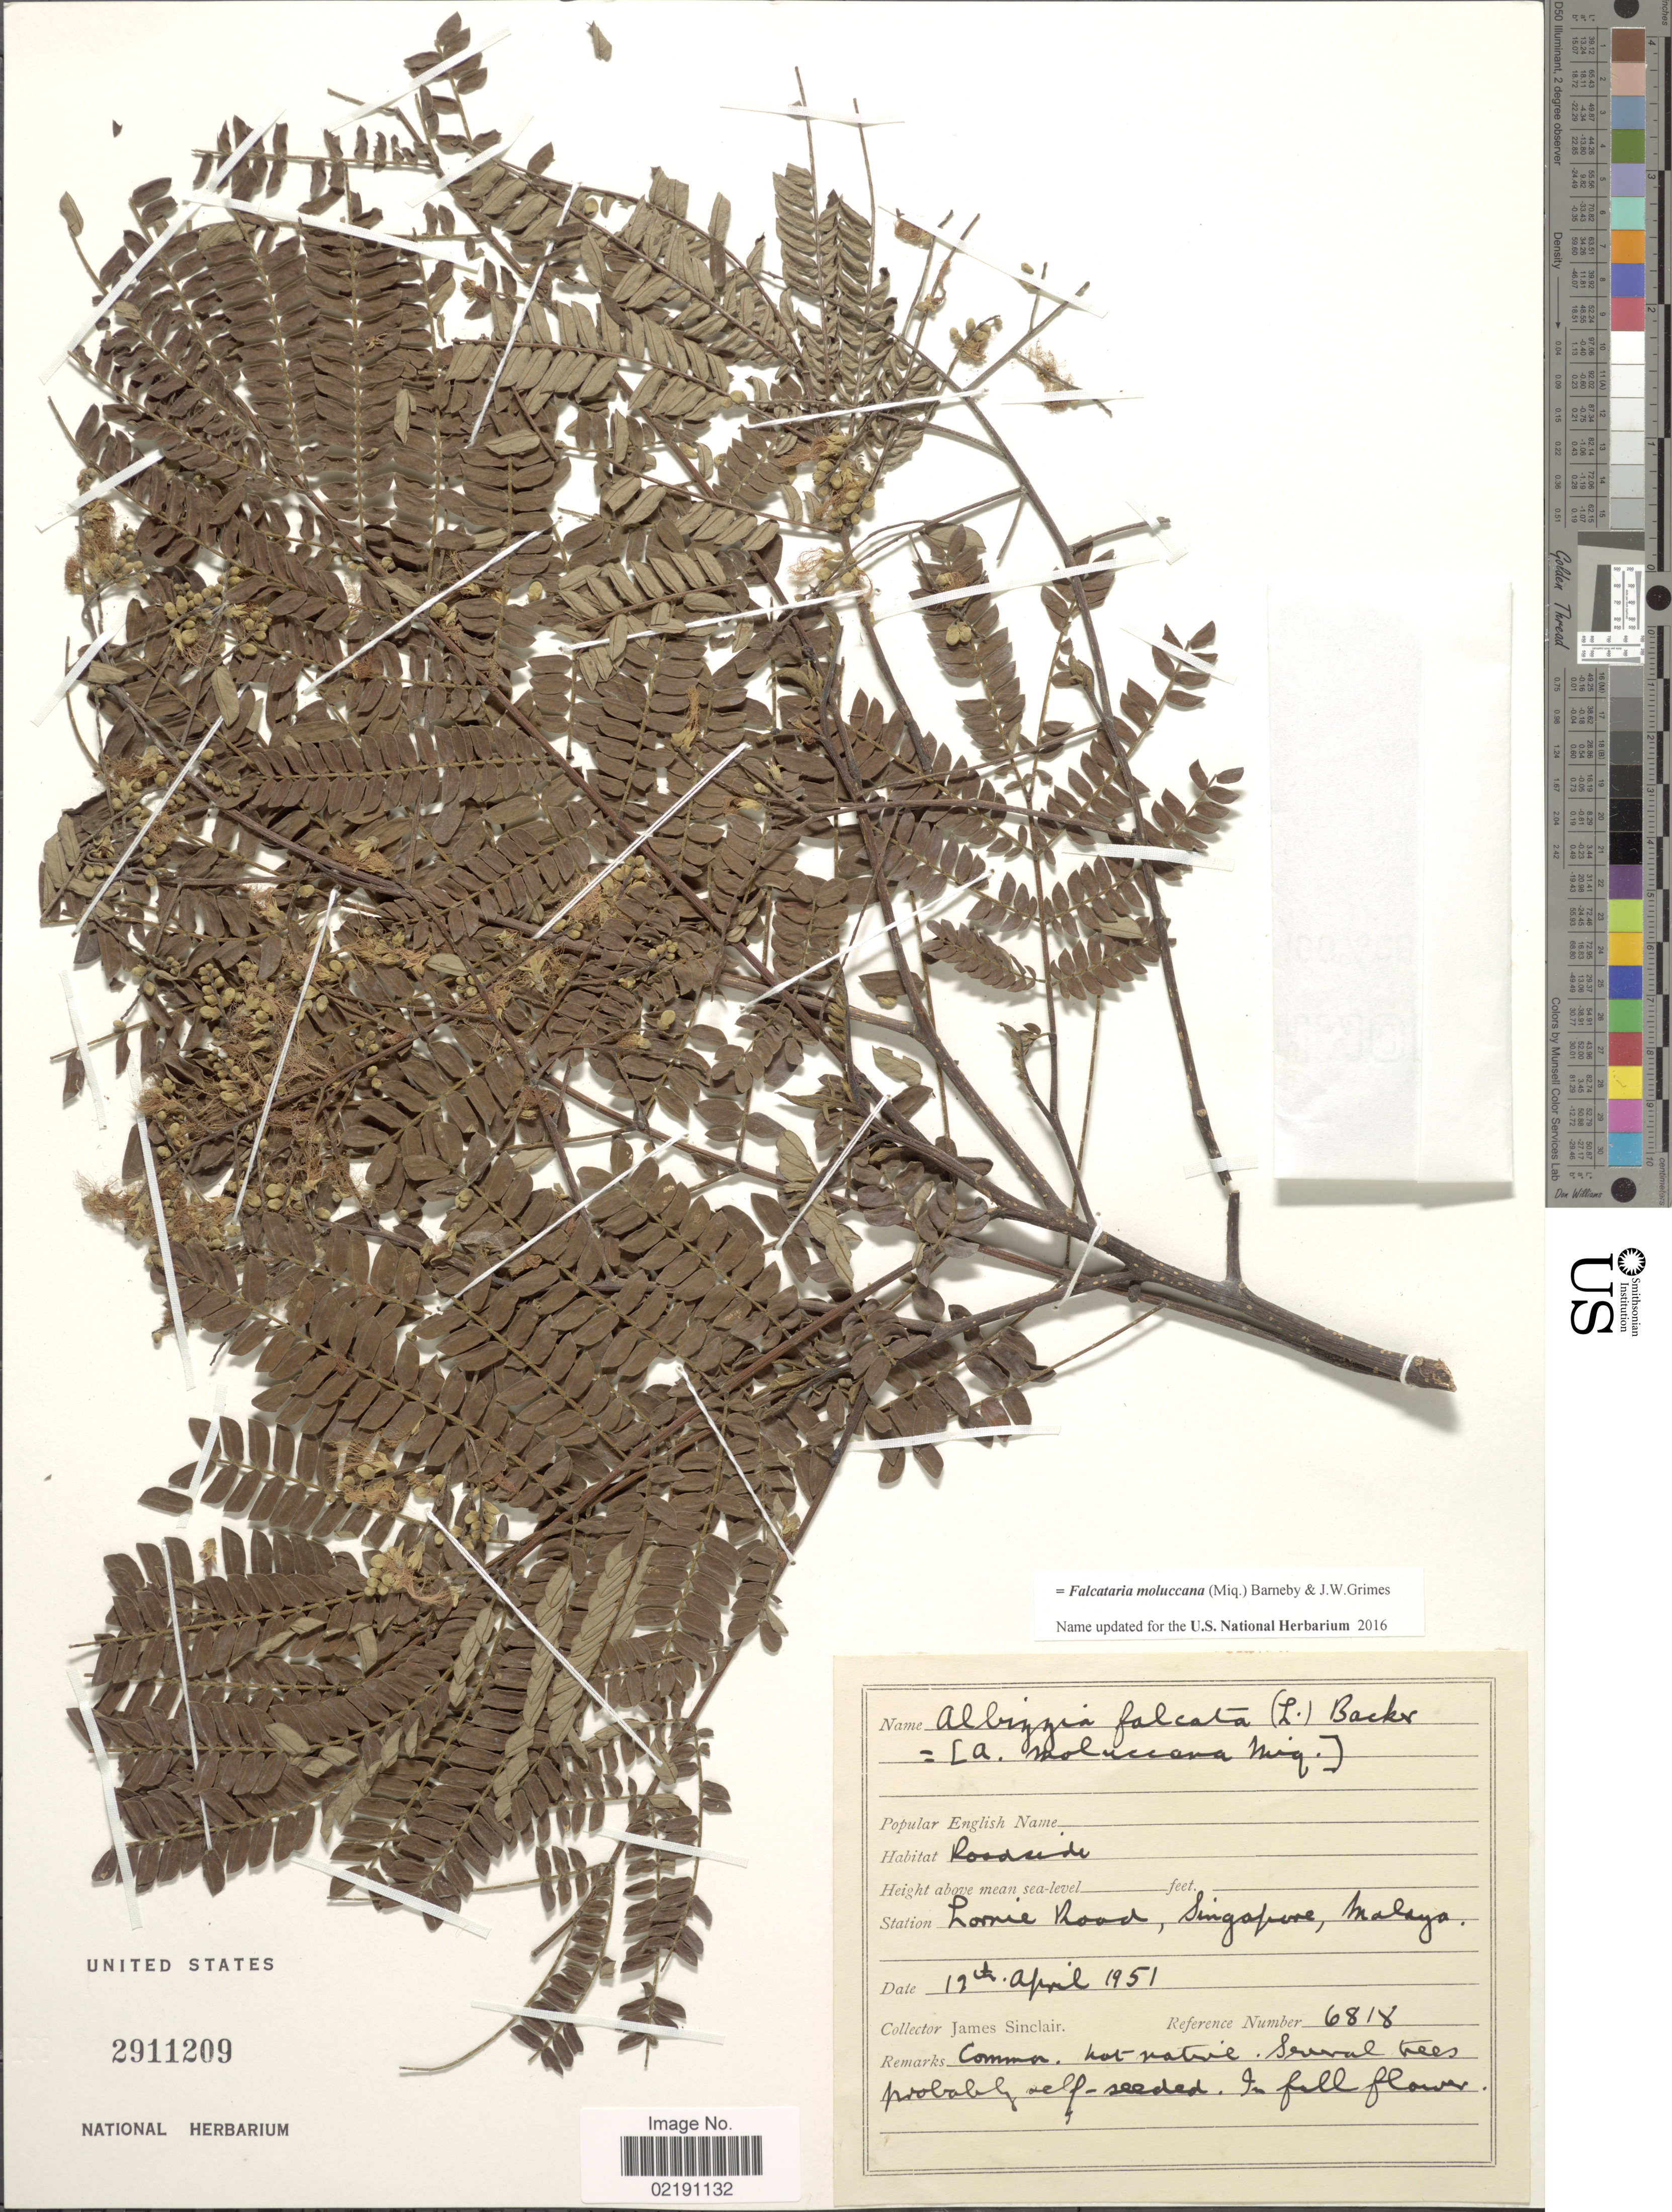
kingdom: Plantae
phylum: Tracheophyta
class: Magnoliopsida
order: Fabales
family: Fabaceae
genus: Falcataria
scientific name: Falcataria moluccana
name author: (Miq.) Barneby & Grimes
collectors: J. Sinclair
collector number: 6818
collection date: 1951-04-12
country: Singapore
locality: Lorrie Road, Singapore, Malaya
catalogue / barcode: US 2911209